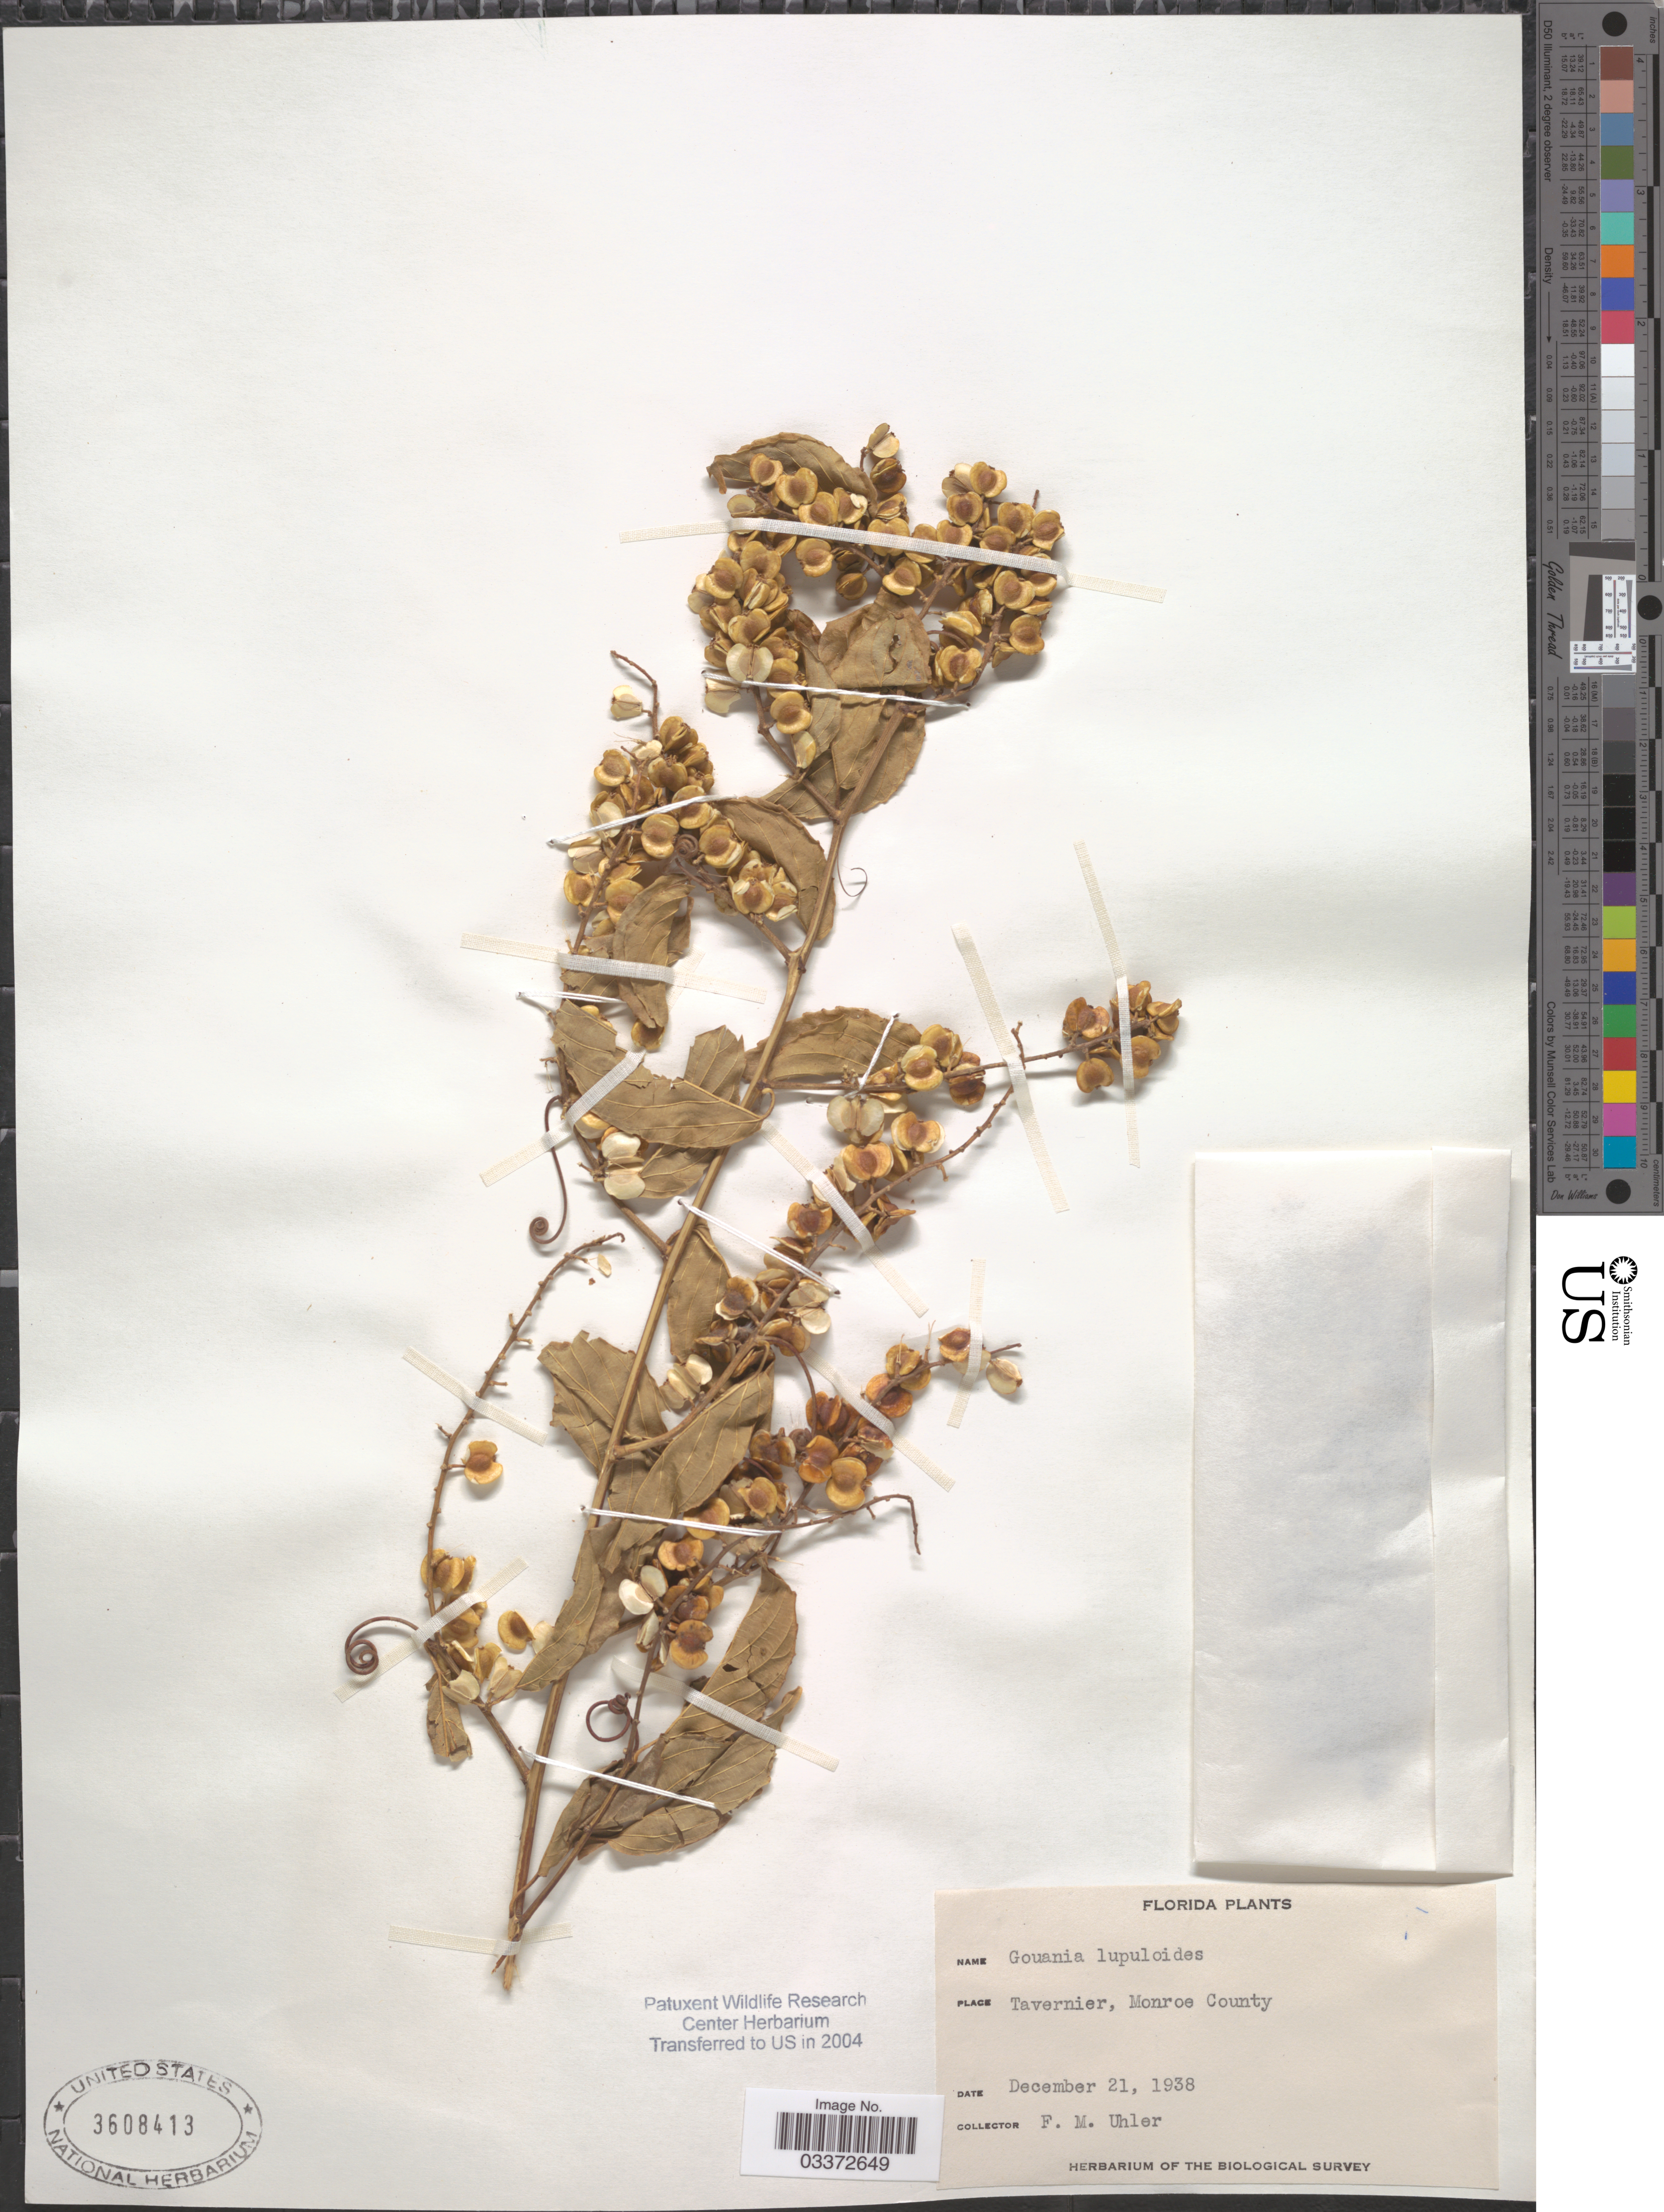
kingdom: Plantae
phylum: Tracheophyta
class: Magnoliopsida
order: Rosales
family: Rhamnaceae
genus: Gouania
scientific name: Gouania lupuloides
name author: (L.) Urb.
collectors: F. M. Uhler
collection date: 1938-12-21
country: United States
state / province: Florida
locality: Tavernier, Monroe County.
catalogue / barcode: US 3608413